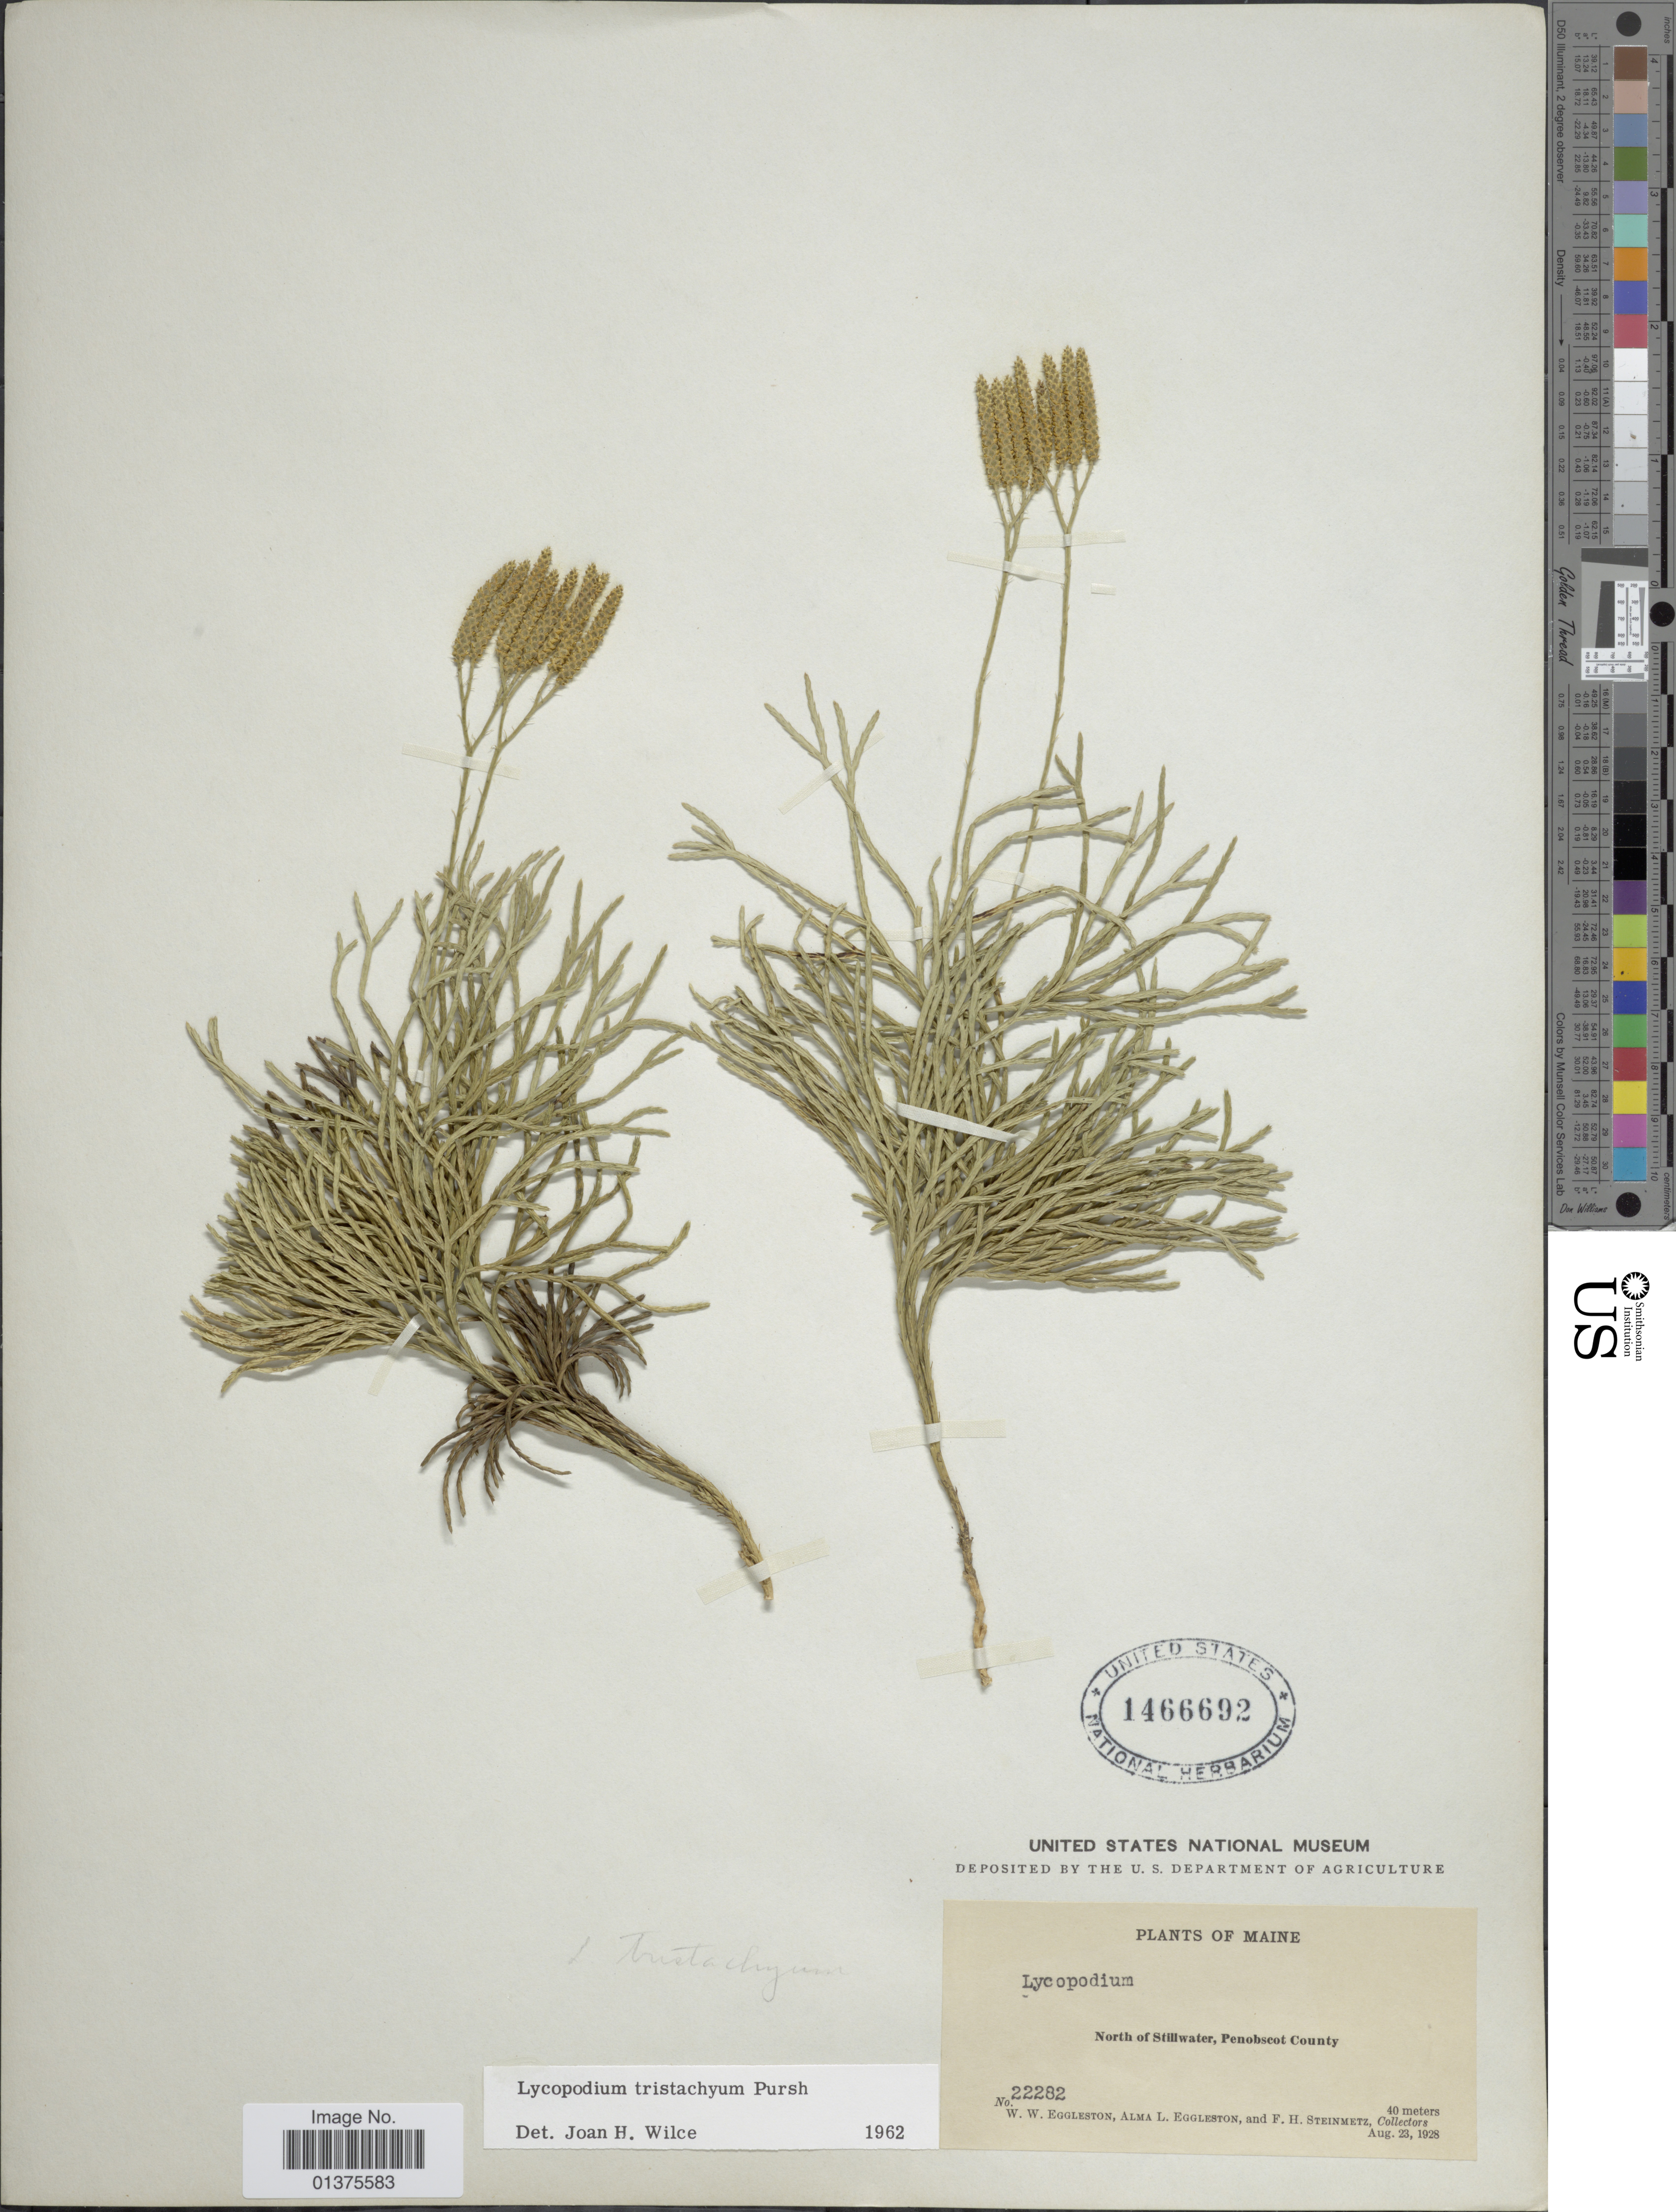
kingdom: Plantae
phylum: Tracheophyta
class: Lycopodiopsida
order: Lycopodiales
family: Lycopodiaceae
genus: Diphasiastrum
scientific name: Diphasiastrum tristachyum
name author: (Pursh) Holub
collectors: W. W. Eggleston, A. Eggleston & F. H. Steinmetz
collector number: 22282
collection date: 1928-08-23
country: United States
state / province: Maine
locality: North of Stillwater, Penobscot County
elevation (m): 40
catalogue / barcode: US 1466692